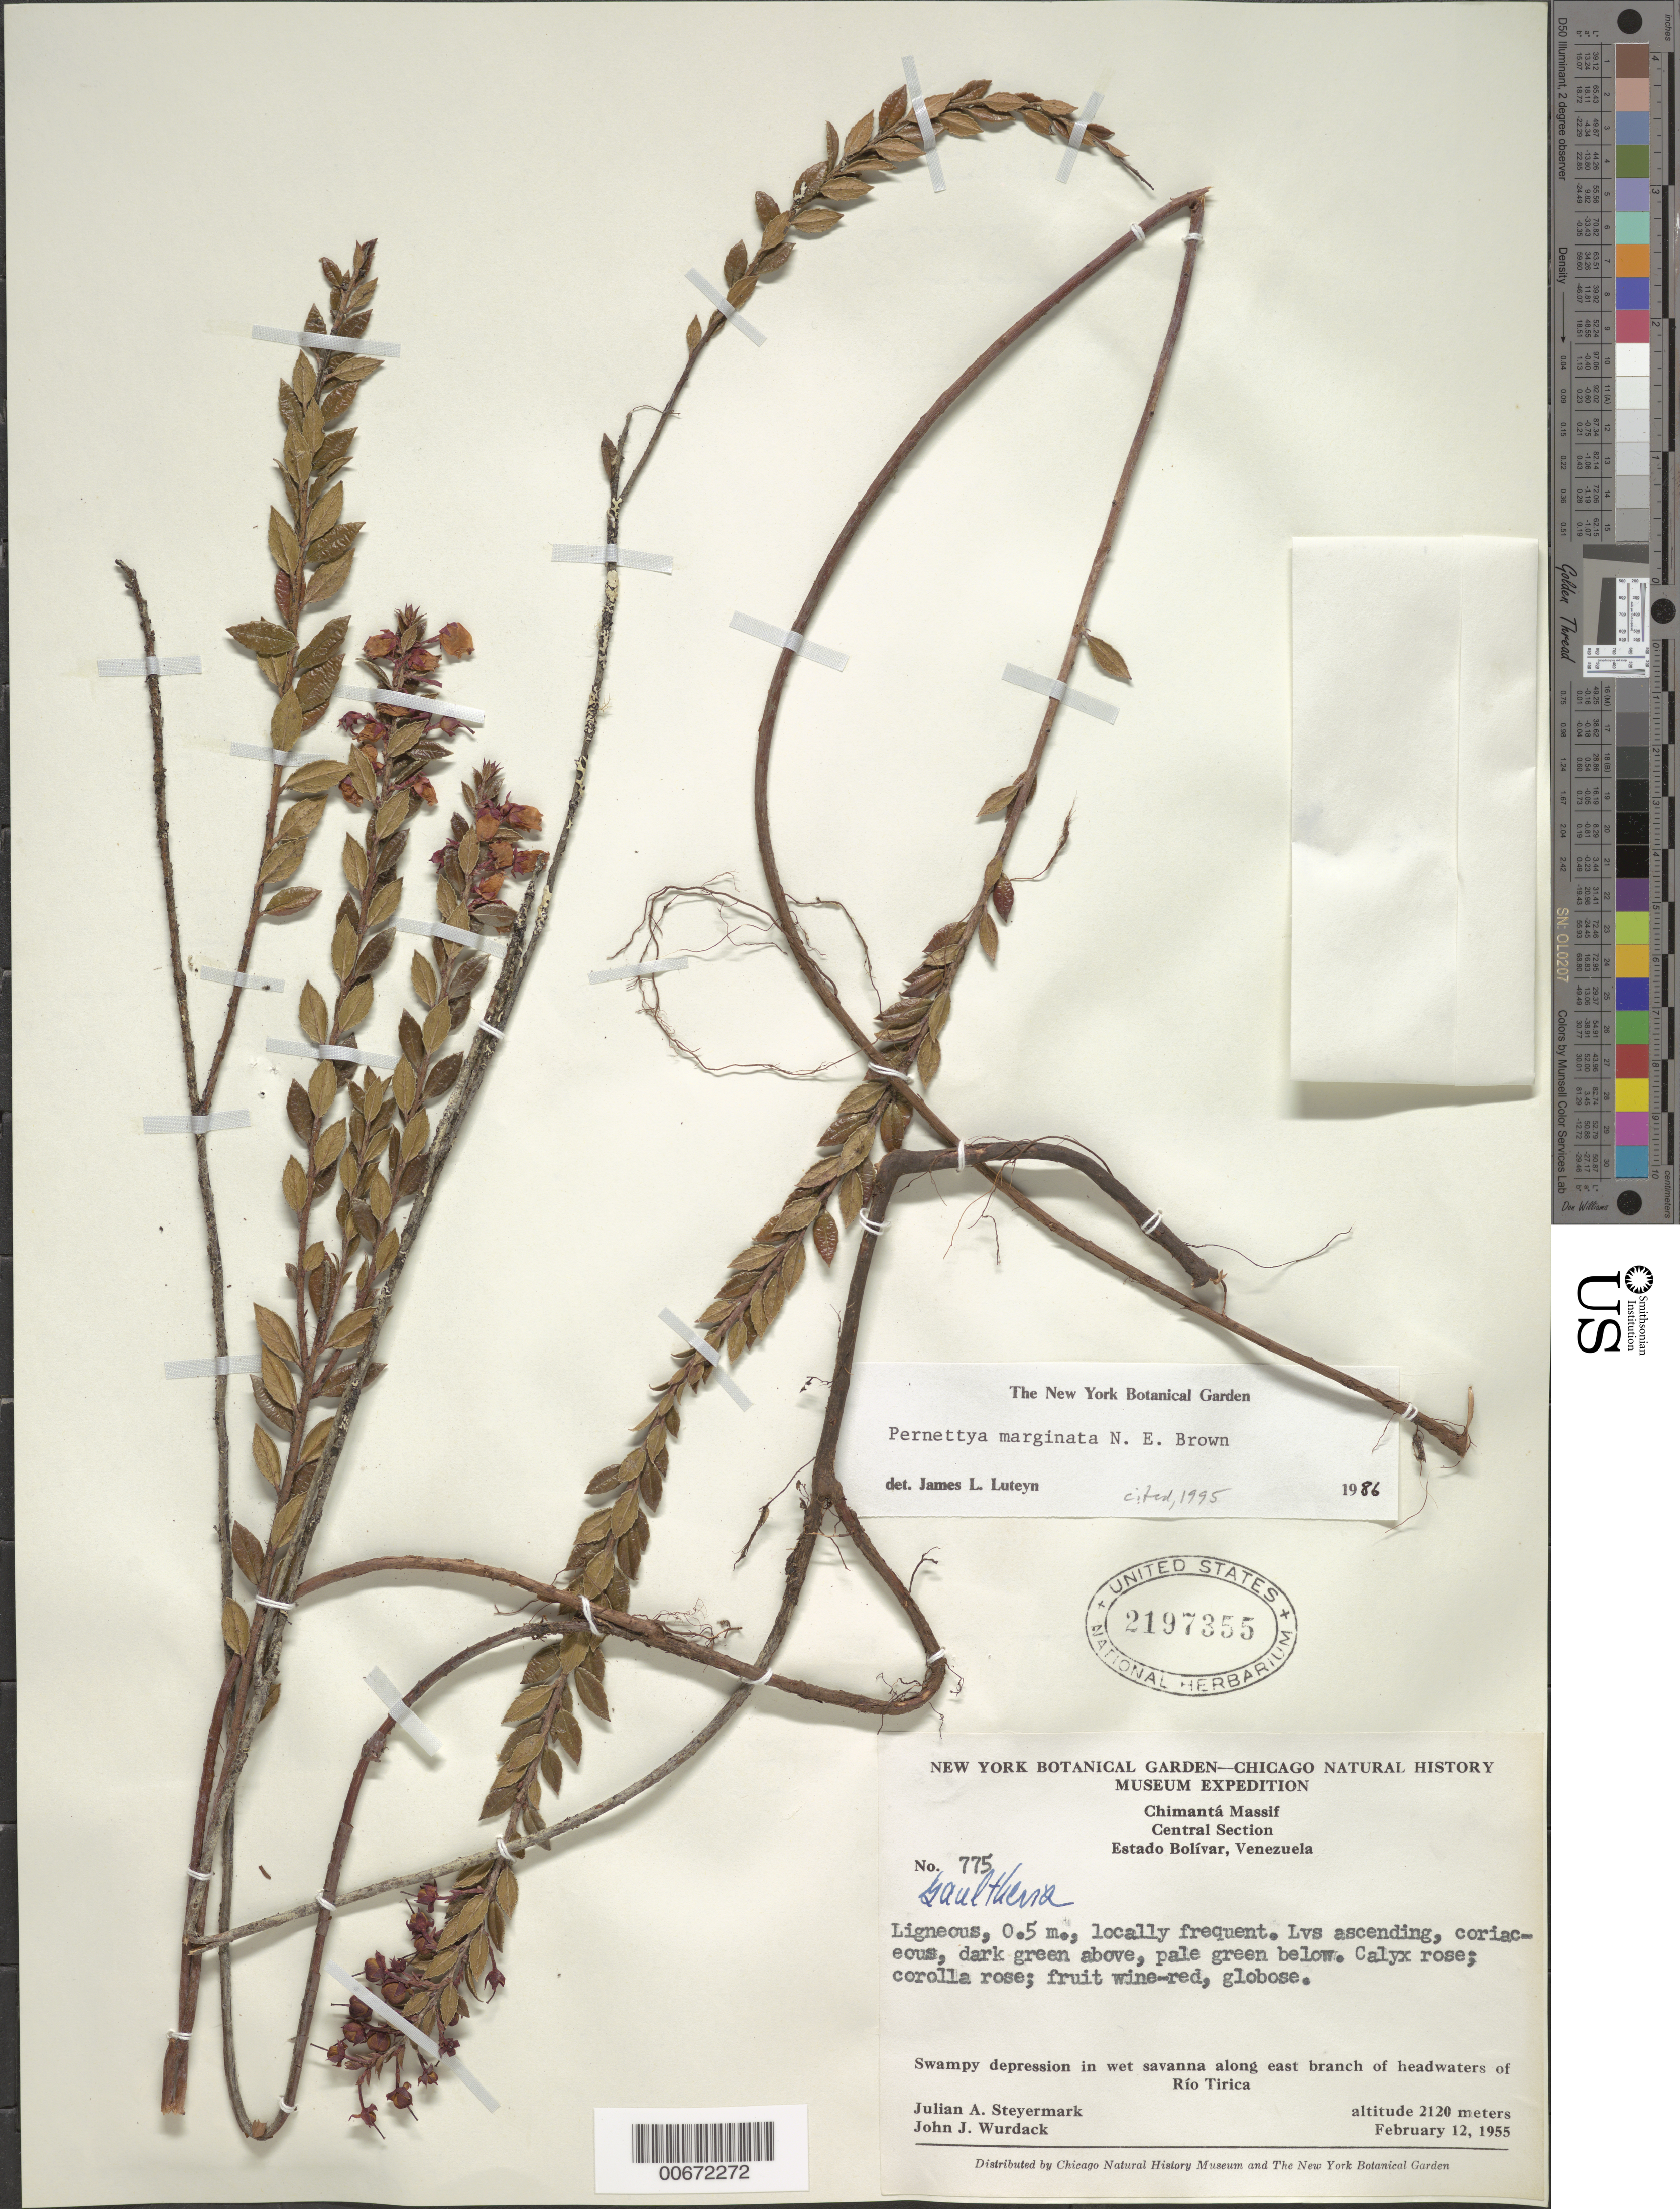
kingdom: Plantae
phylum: Tracheophyta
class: Magnoliopsida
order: Ericales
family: Ericaceae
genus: Pernettya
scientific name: Pernettya marginata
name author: N.E. Br.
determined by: Luteyn, J. L.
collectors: J. Steyermark & J. J. Wurdack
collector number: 55 775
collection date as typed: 12-Feb-55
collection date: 1955-02-12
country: Venezuela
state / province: Bolívar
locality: Chimantá Massif, central section, along east branch of headwaters of Río Tirica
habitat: Swampy depression in wet savanna along river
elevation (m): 2120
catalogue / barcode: US 2197355